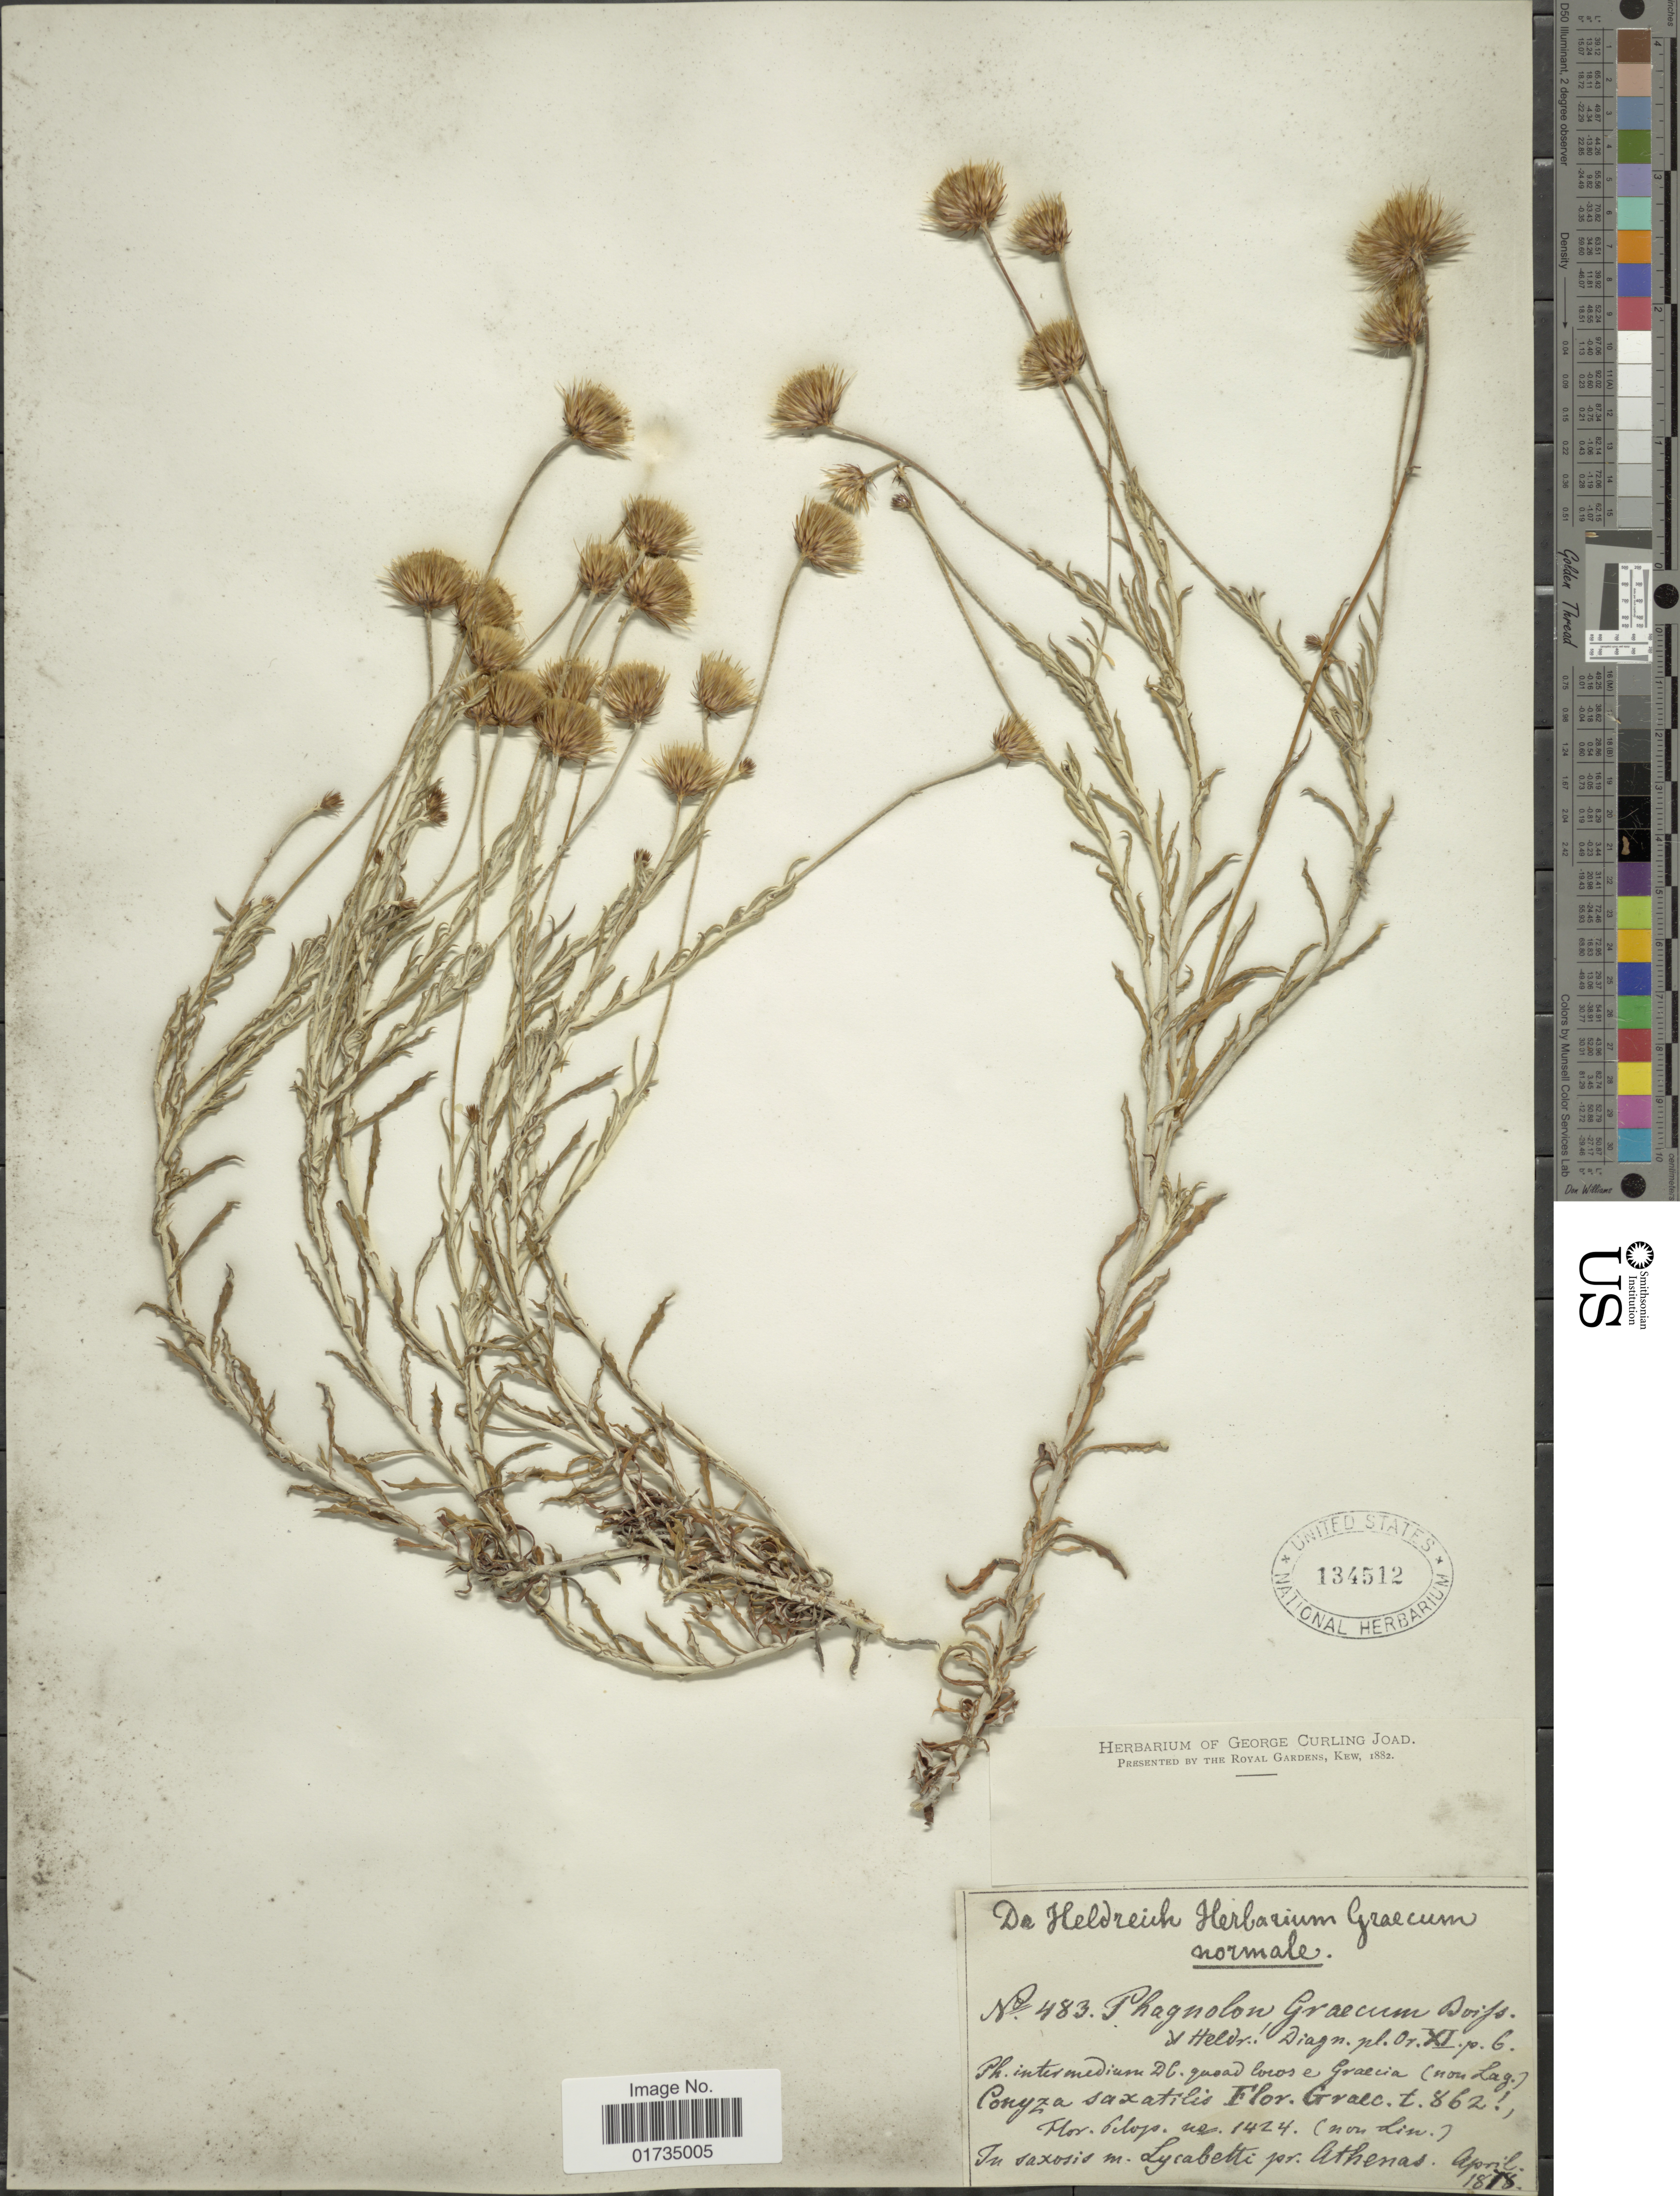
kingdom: Plantae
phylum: Tracheophyta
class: Magnoliopsida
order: Asterales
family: Asteraceae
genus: Phagnalon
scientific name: Phagnalon graecum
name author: Boiss. & Heldr.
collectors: ex herb. De Heldreich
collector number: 483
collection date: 1878-04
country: Greece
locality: In saxosis m. Lycabetti pr. Athenas.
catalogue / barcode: US 134512